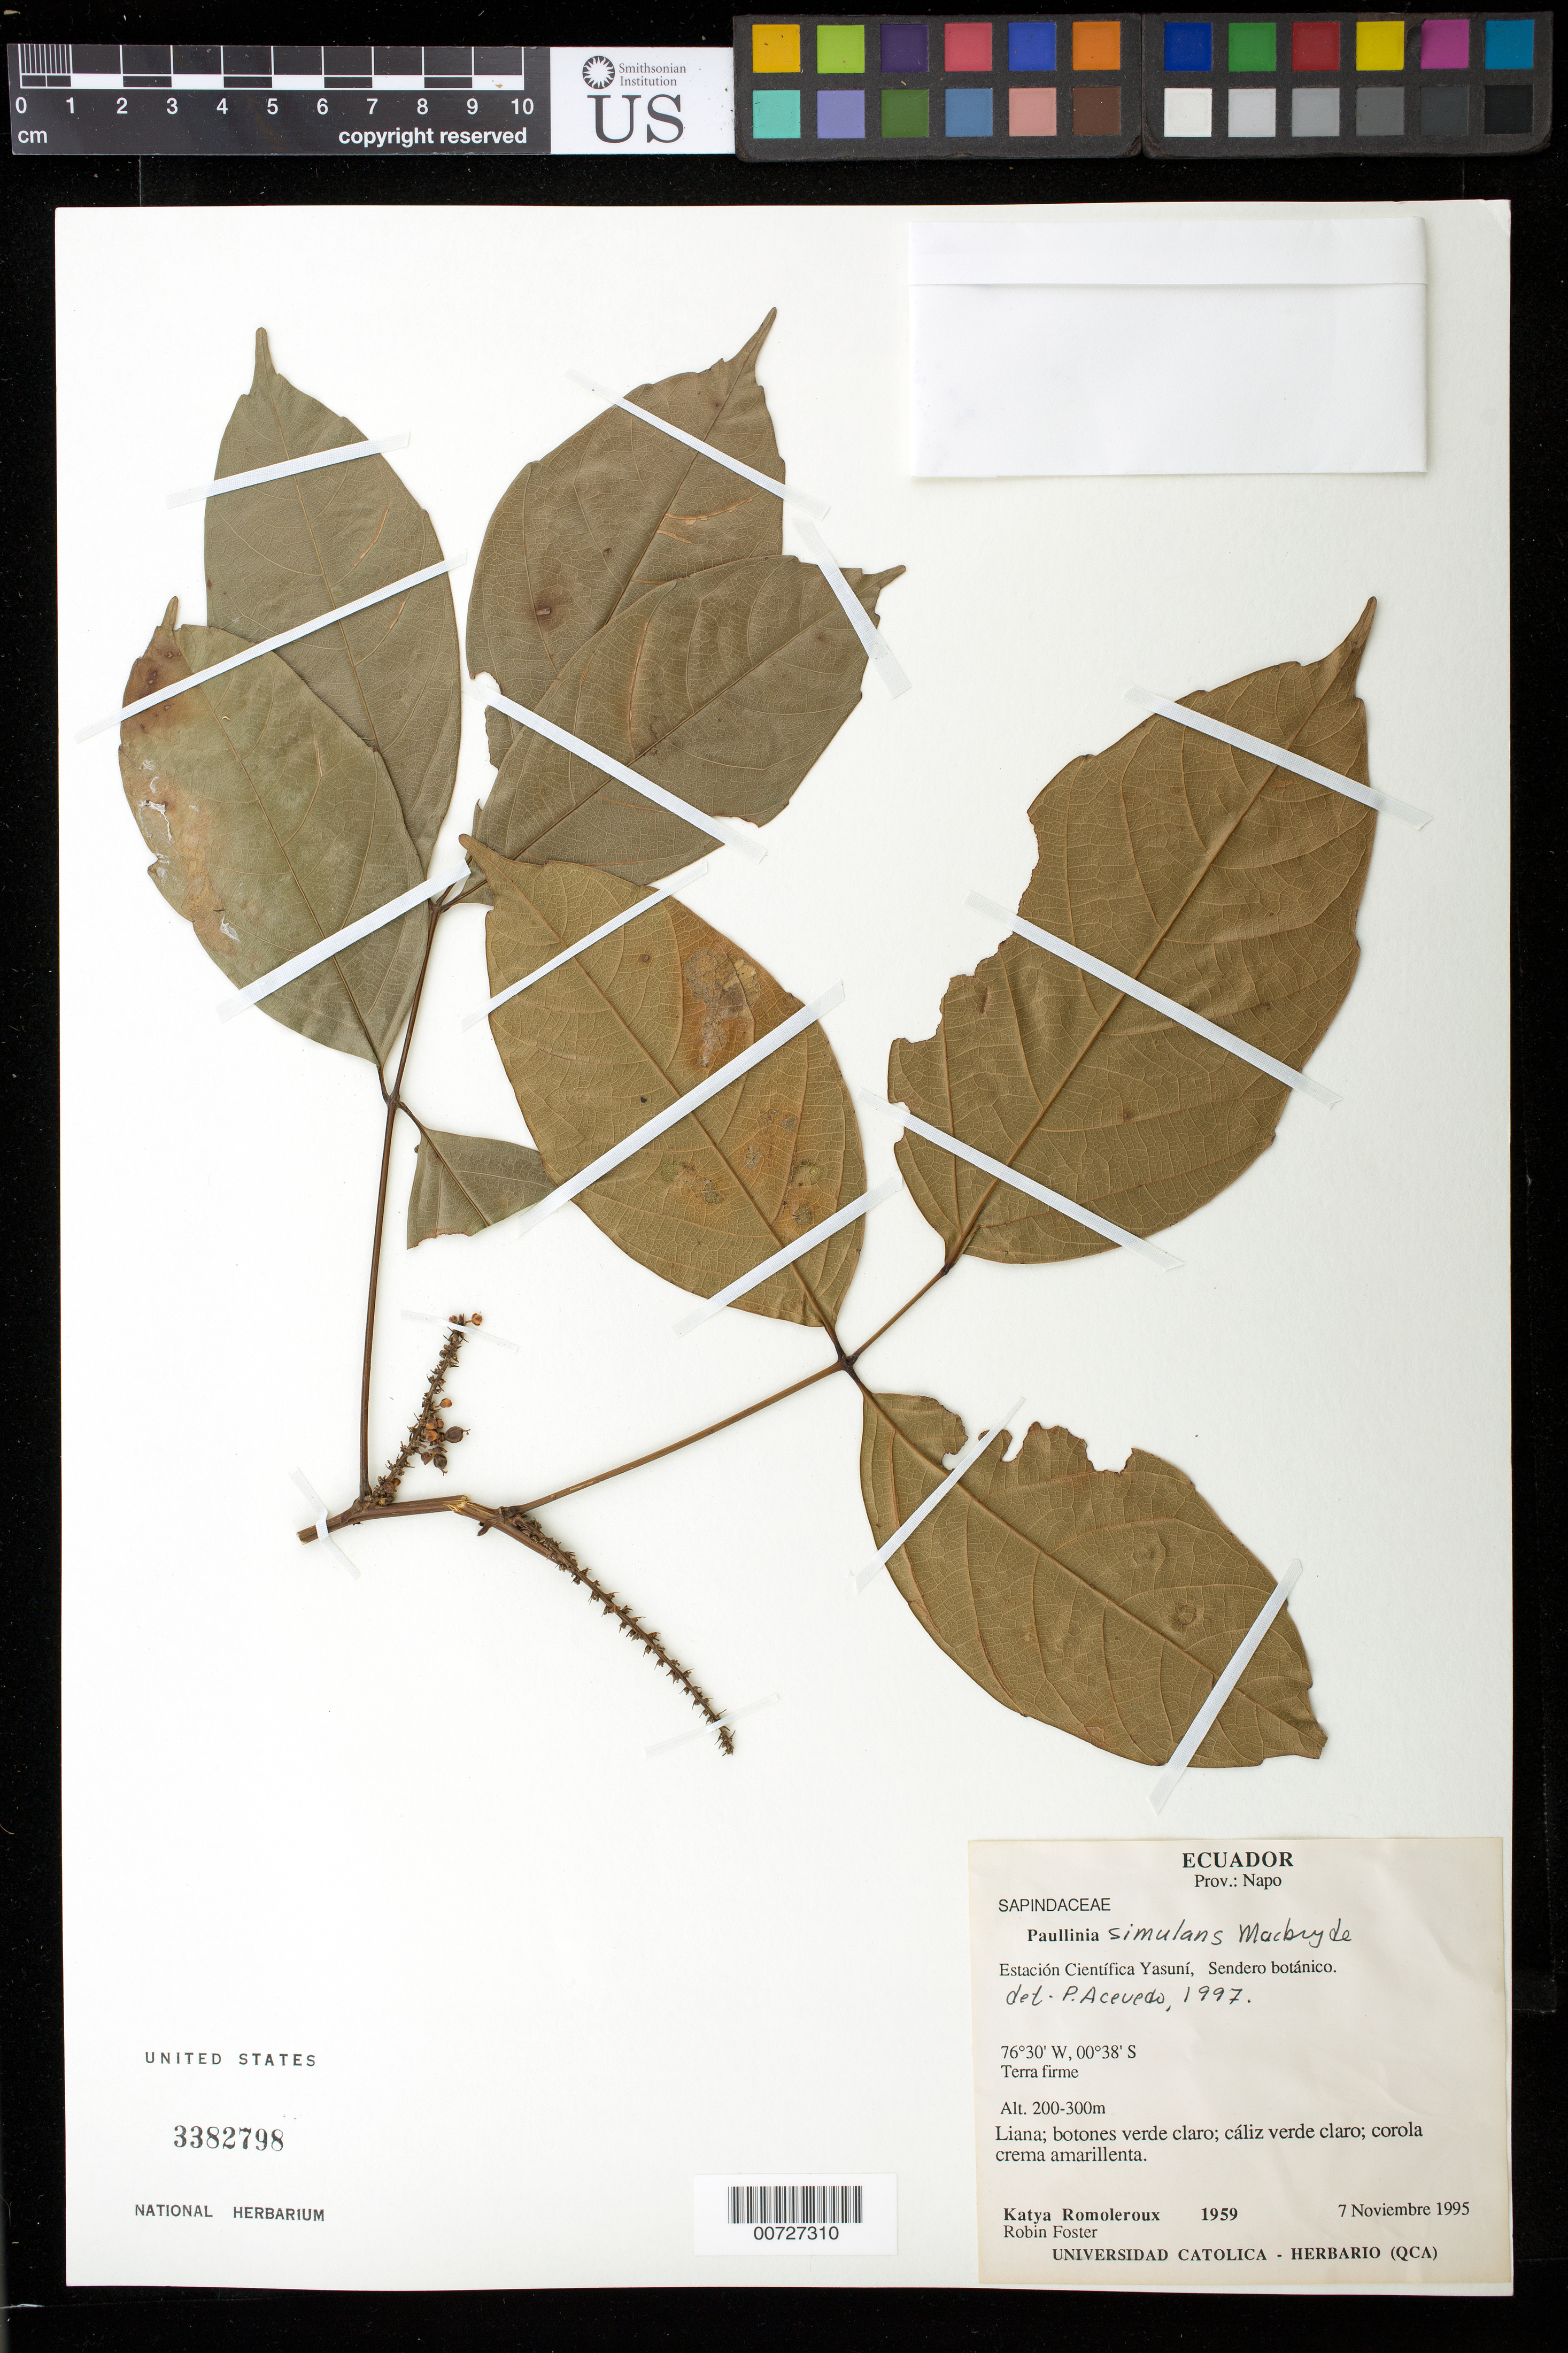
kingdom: Plantae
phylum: Tracheophyta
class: Magnoliopsida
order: Sapindales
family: Sapindaceae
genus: Paullinia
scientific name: Paullinia simulans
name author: J.F. Macbr.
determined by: Acevedo-Rodríguez, P., (BOT), Smithsonian Institution - National Museum of Natural History (UNITED STATES)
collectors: K. Romoleroux & R. Foster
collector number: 1959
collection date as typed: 07 Nov 1995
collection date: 1995-11-07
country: Ecuador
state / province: Napo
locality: Estación Científica Yasuní, Sendero botánico.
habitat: Terra firme.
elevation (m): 200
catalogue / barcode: US 3382798